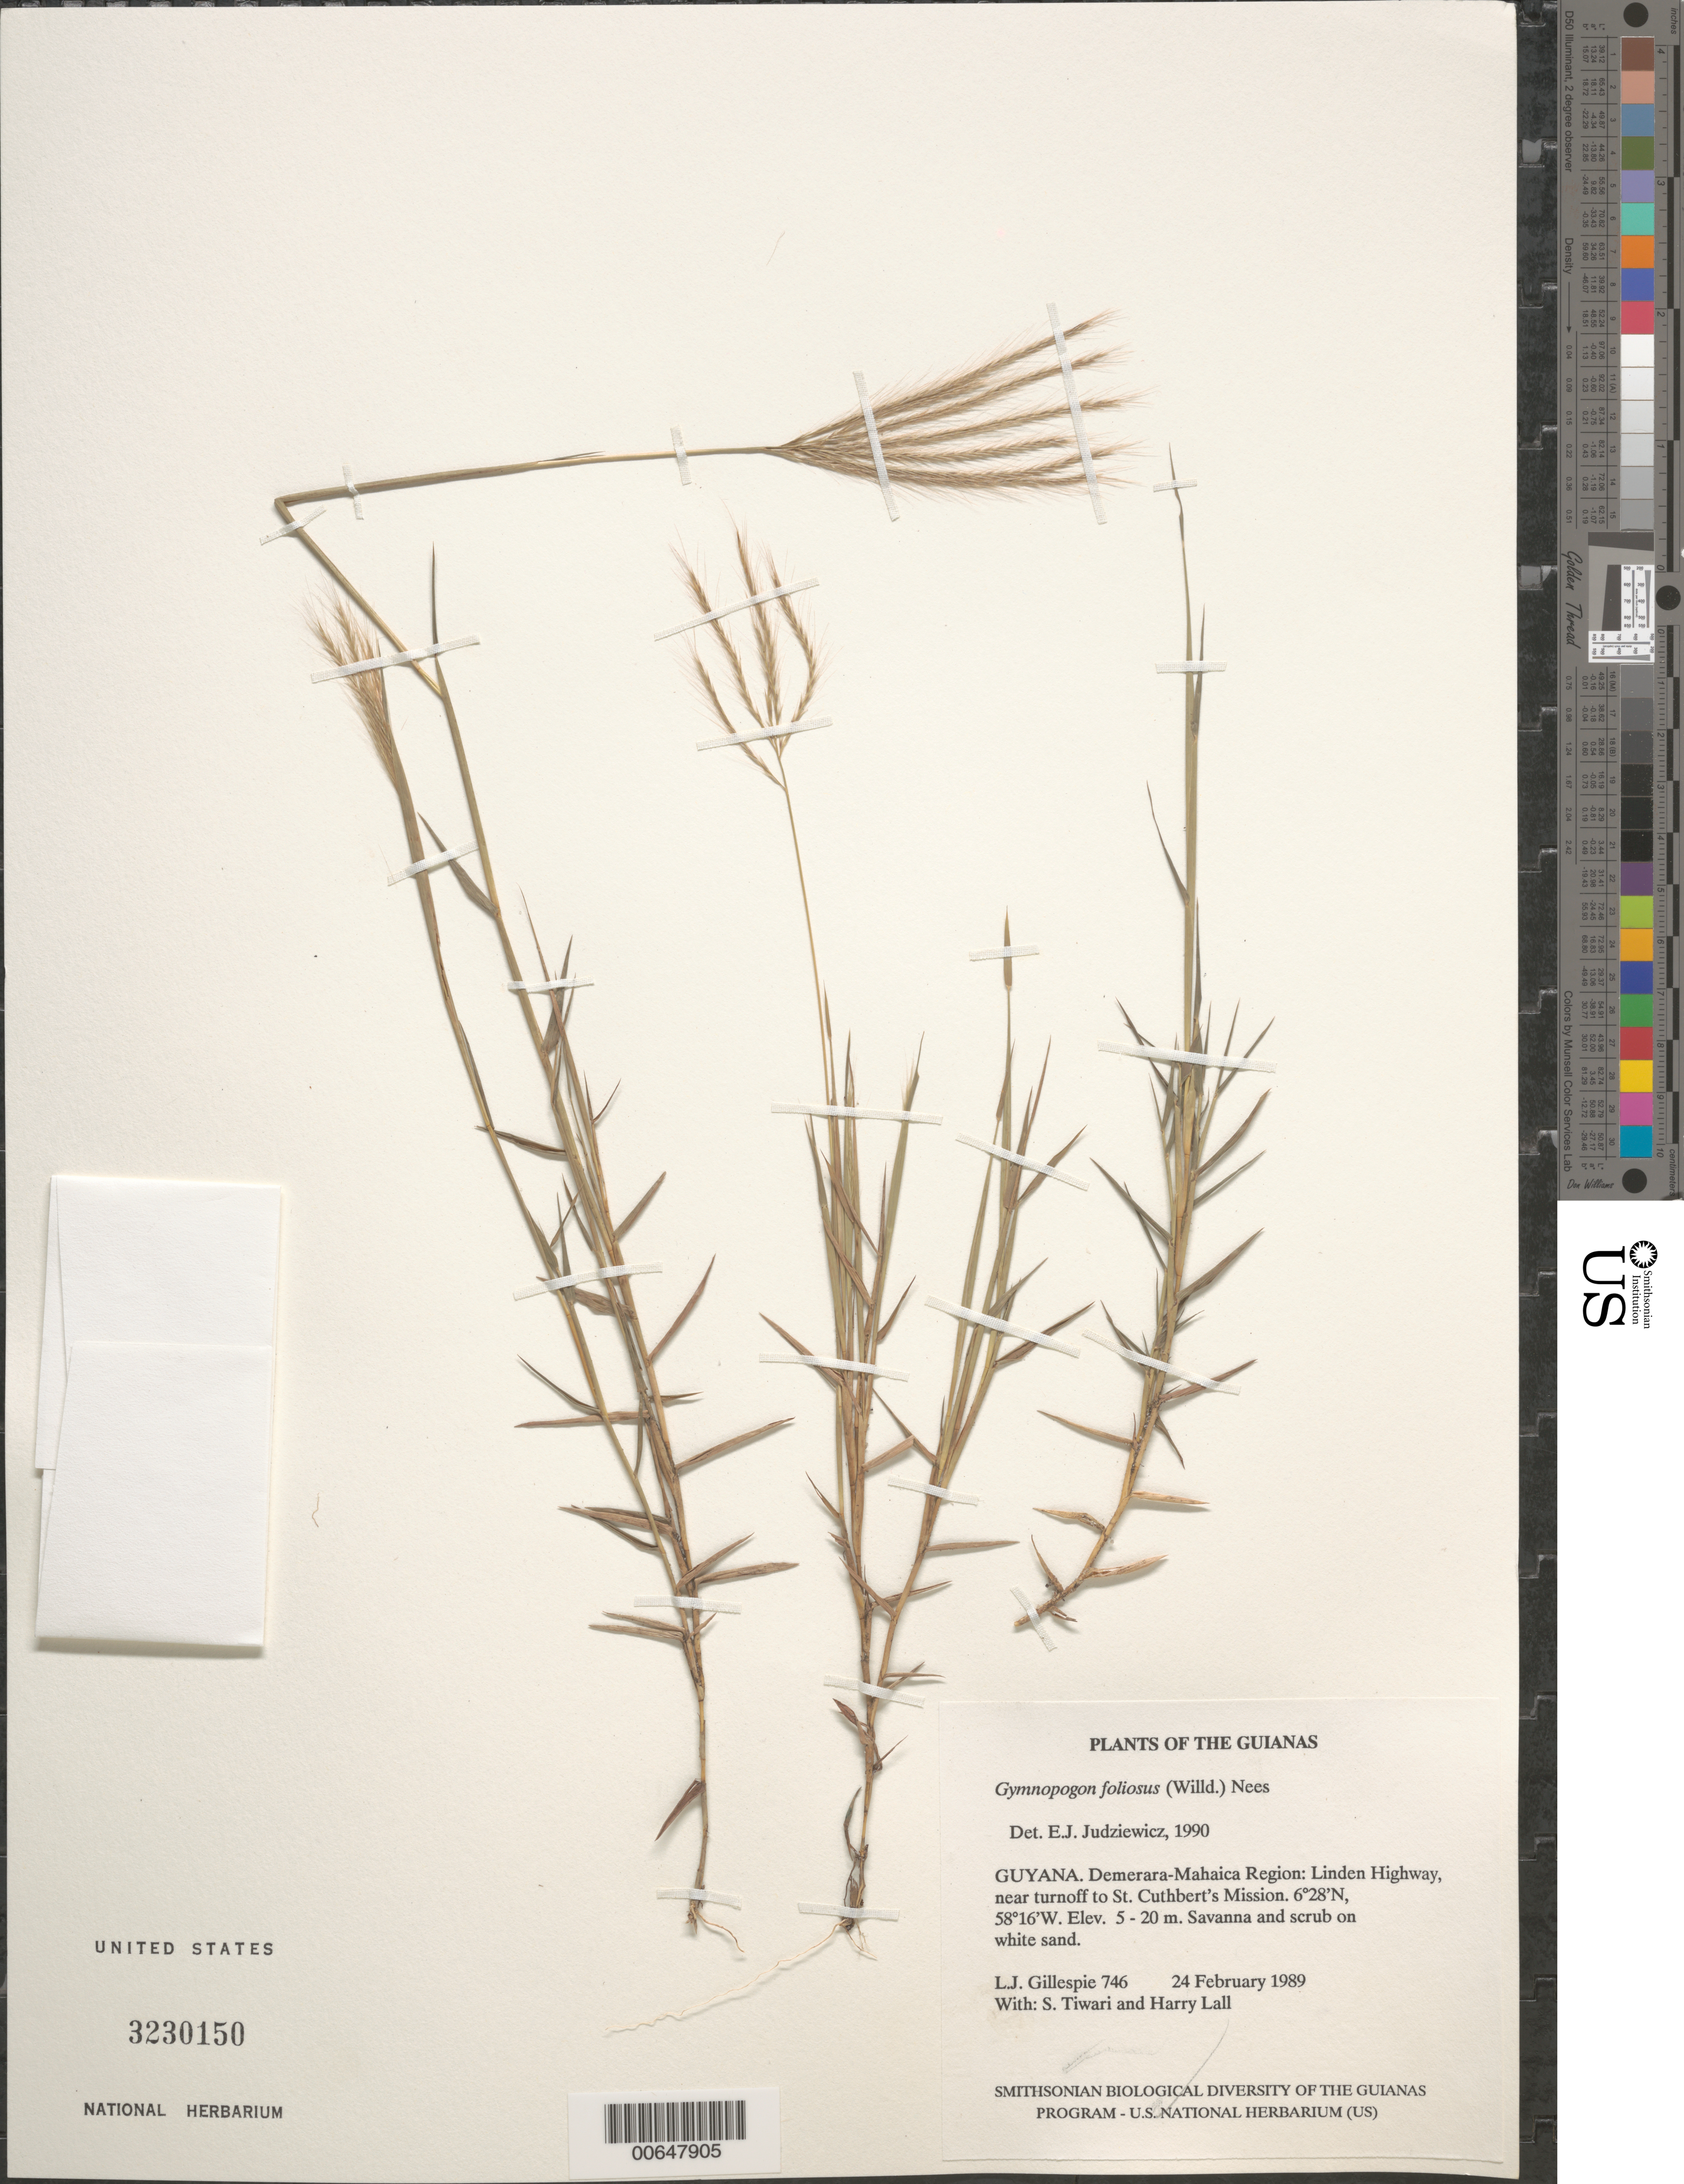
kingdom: Plantae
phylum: Tracheophyta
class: Liliopsida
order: Poales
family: Poaceae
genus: Gymnopogon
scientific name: Gymnopogon foliosus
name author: (Willd.) Nees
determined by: Judziewicz, E. J.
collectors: L. J. Gillespie, S. Tiwari & H. Lall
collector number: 746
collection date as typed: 24 February 1989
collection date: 1989-02-24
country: Guyana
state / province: Demerara-Mahaica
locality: Linden Highway, near turnoff to St. Cuthbert's Mission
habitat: Savanna and scrub on white sand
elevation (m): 5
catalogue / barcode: US 3230150